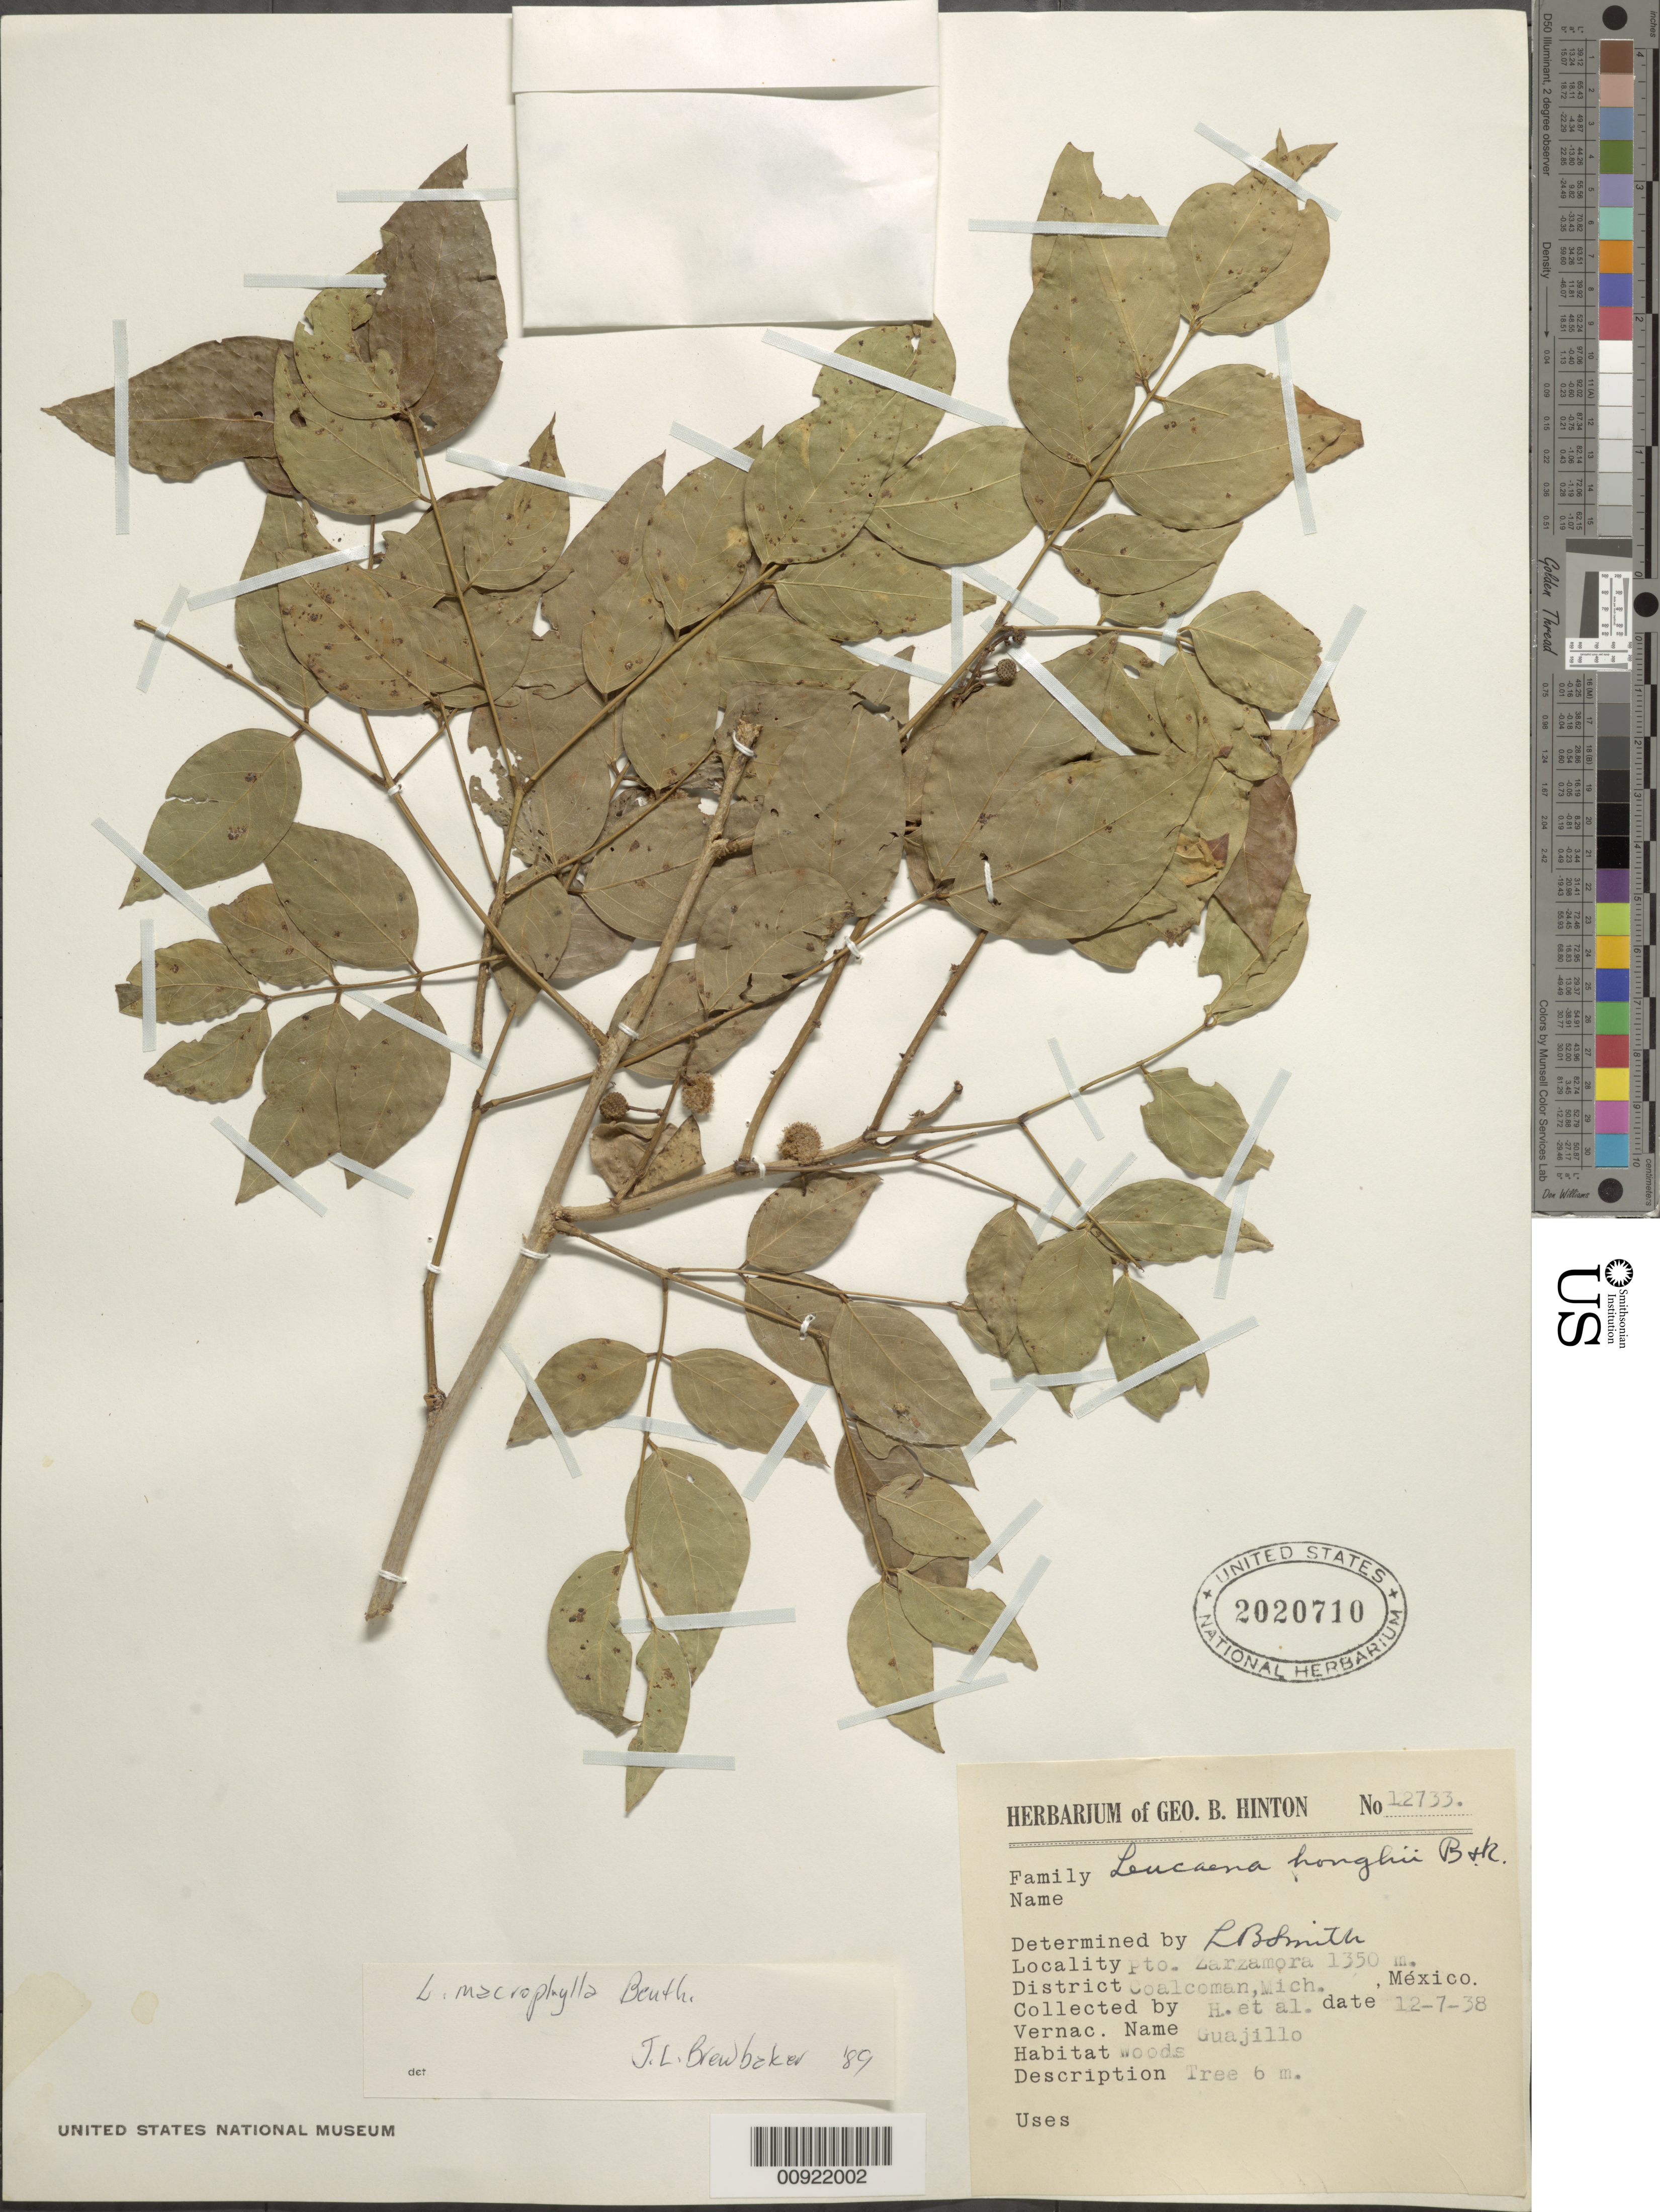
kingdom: Plantae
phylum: Tracheophyta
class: Magnoliopsida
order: Fabales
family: Fabaceae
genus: Leucaena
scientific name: Leucaena macrophylla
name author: Benth.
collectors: G. B. Hinton & et al.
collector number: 12733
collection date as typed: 07 Dec 1938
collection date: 1938-12-07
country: Mexico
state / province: Michoacán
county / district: Coalcomán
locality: Pto. Zarzamora, District Coalcomán, Michoacán.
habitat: Woods.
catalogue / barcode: US 2020710